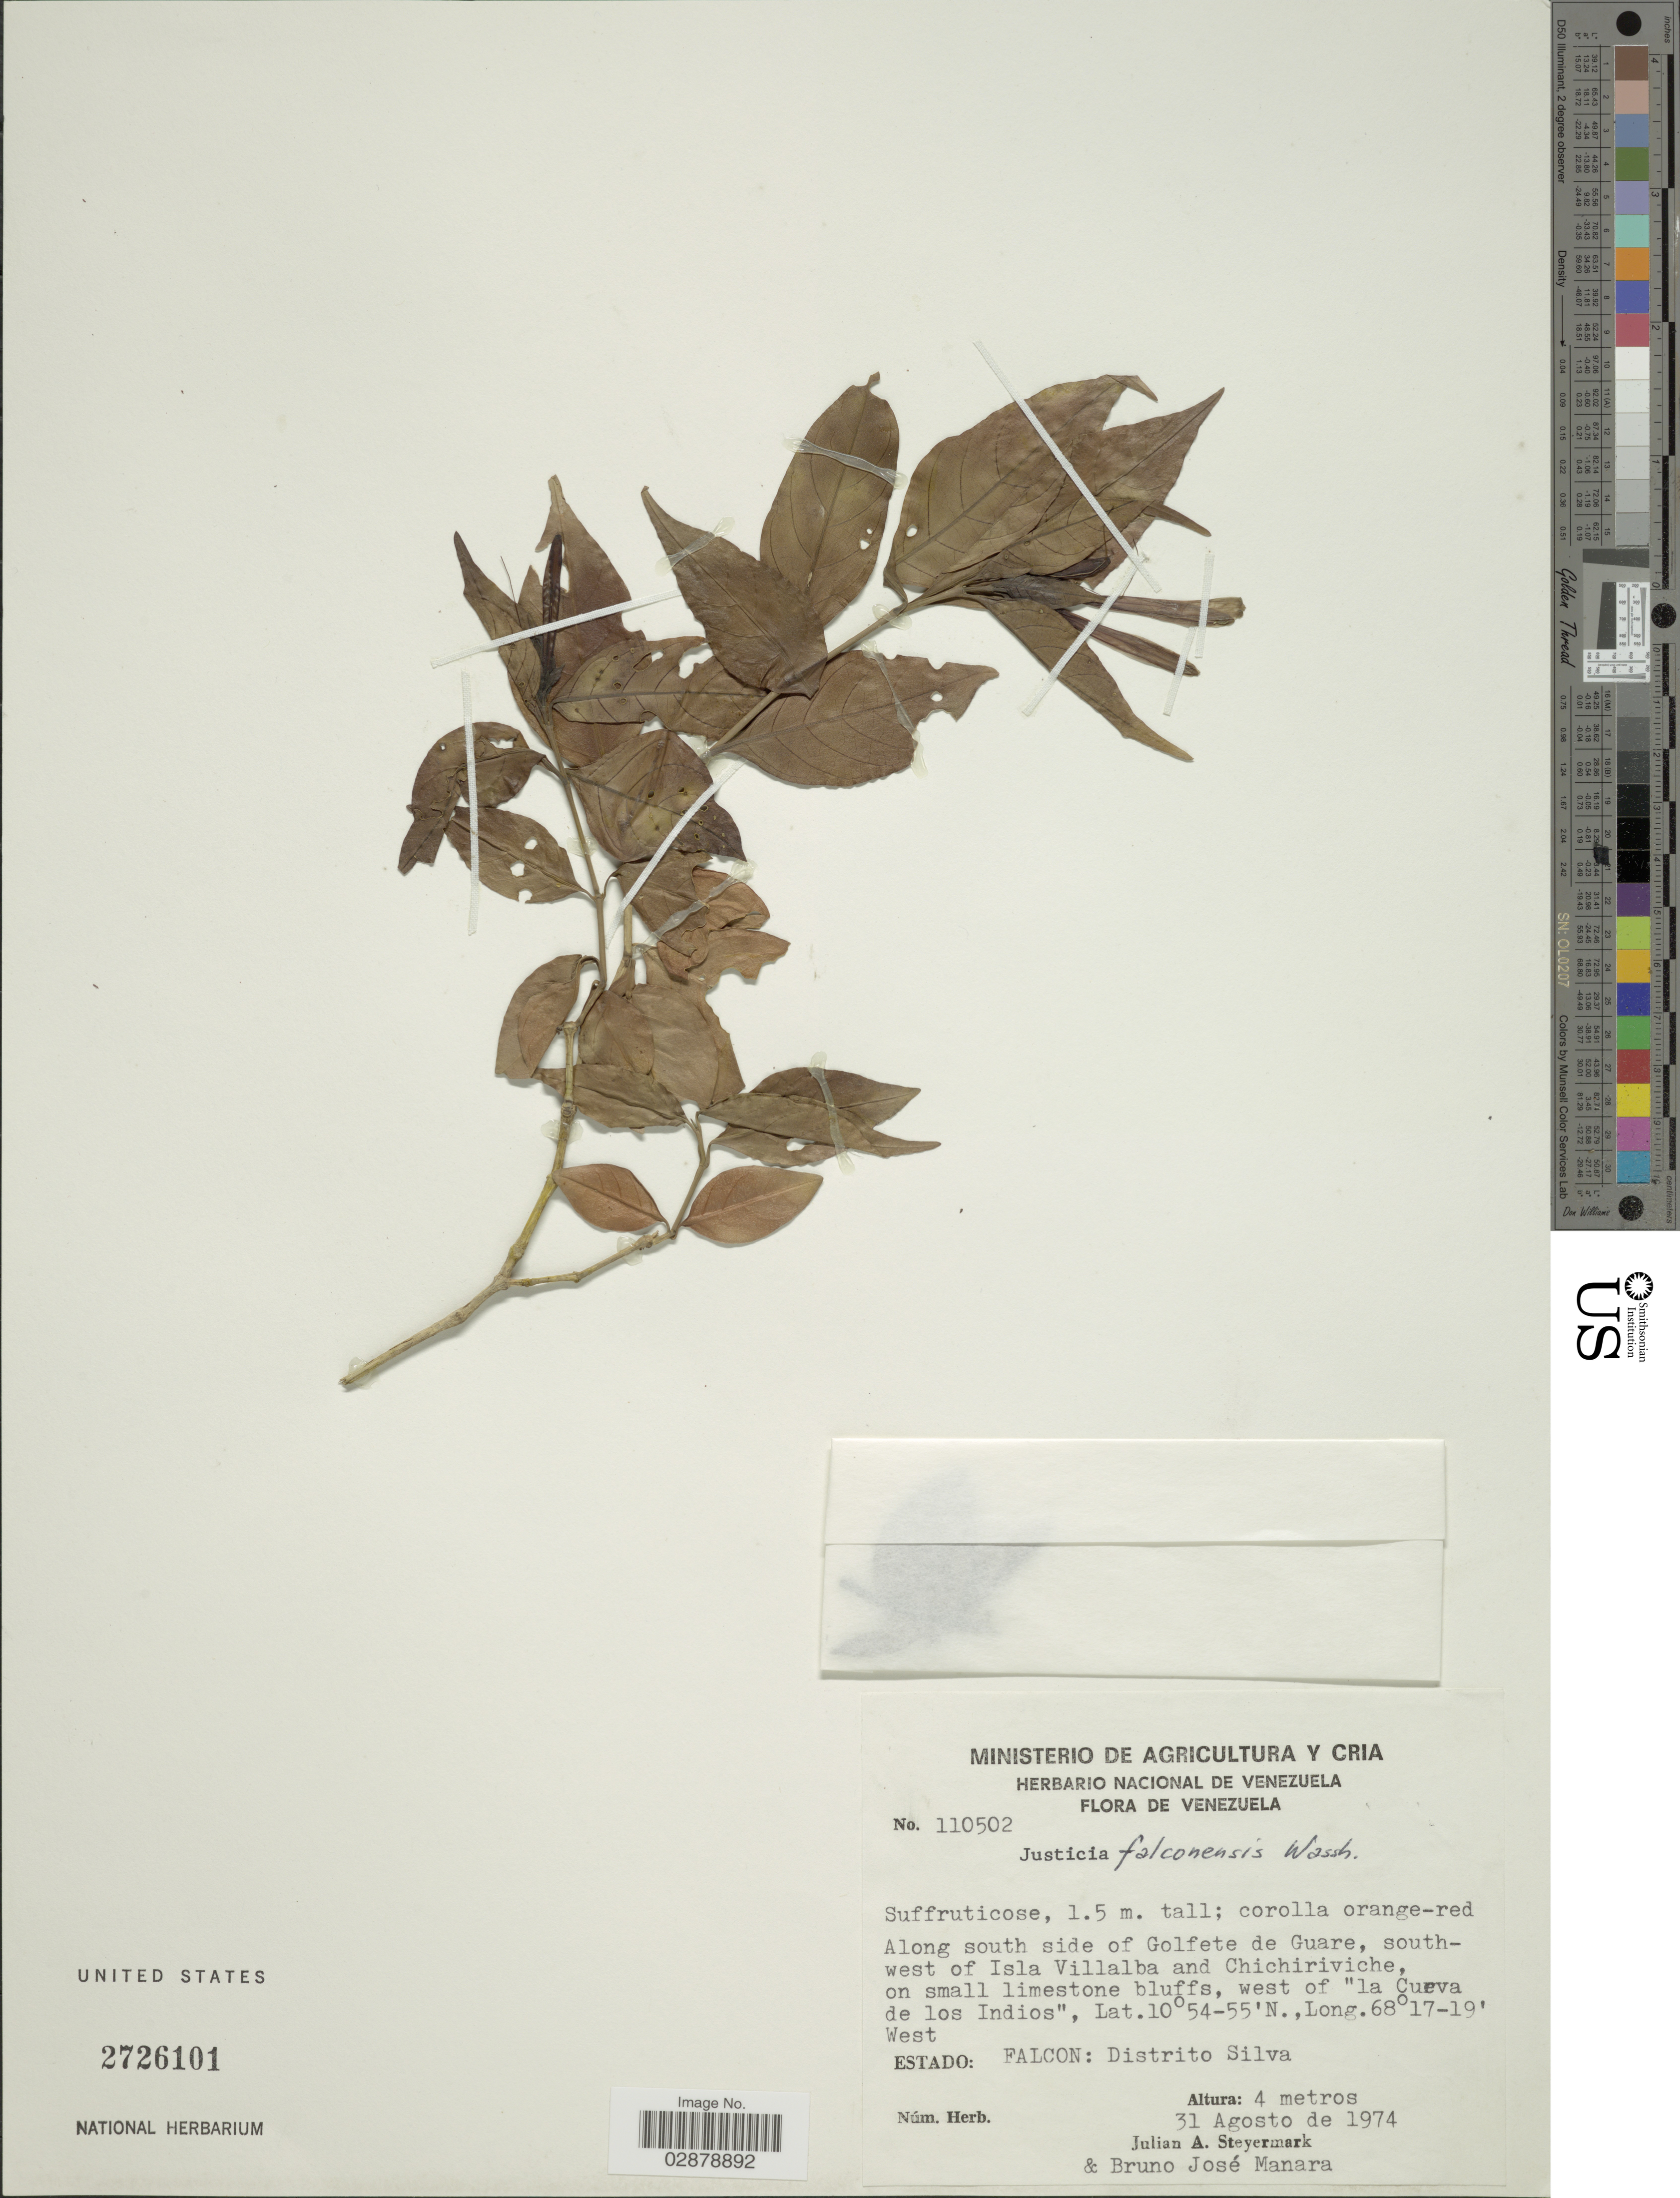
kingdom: Plantae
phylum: Tracheophyta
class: Magnoliopsida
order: Lamiales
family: Acanthaceae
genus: Justicia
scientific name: Justicia falconensis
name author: Wassh.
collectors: J. Steyermark & B. Manara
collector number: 110502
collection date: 1974-08-31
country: Venezuela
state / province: Falcón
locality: Along south side of Golfete de Guare, southwest of Isla Villalba and Chichiriviche, west of "la Cueva de los Indios". Distrito Silva.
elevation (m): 4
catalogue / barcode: US 2726101